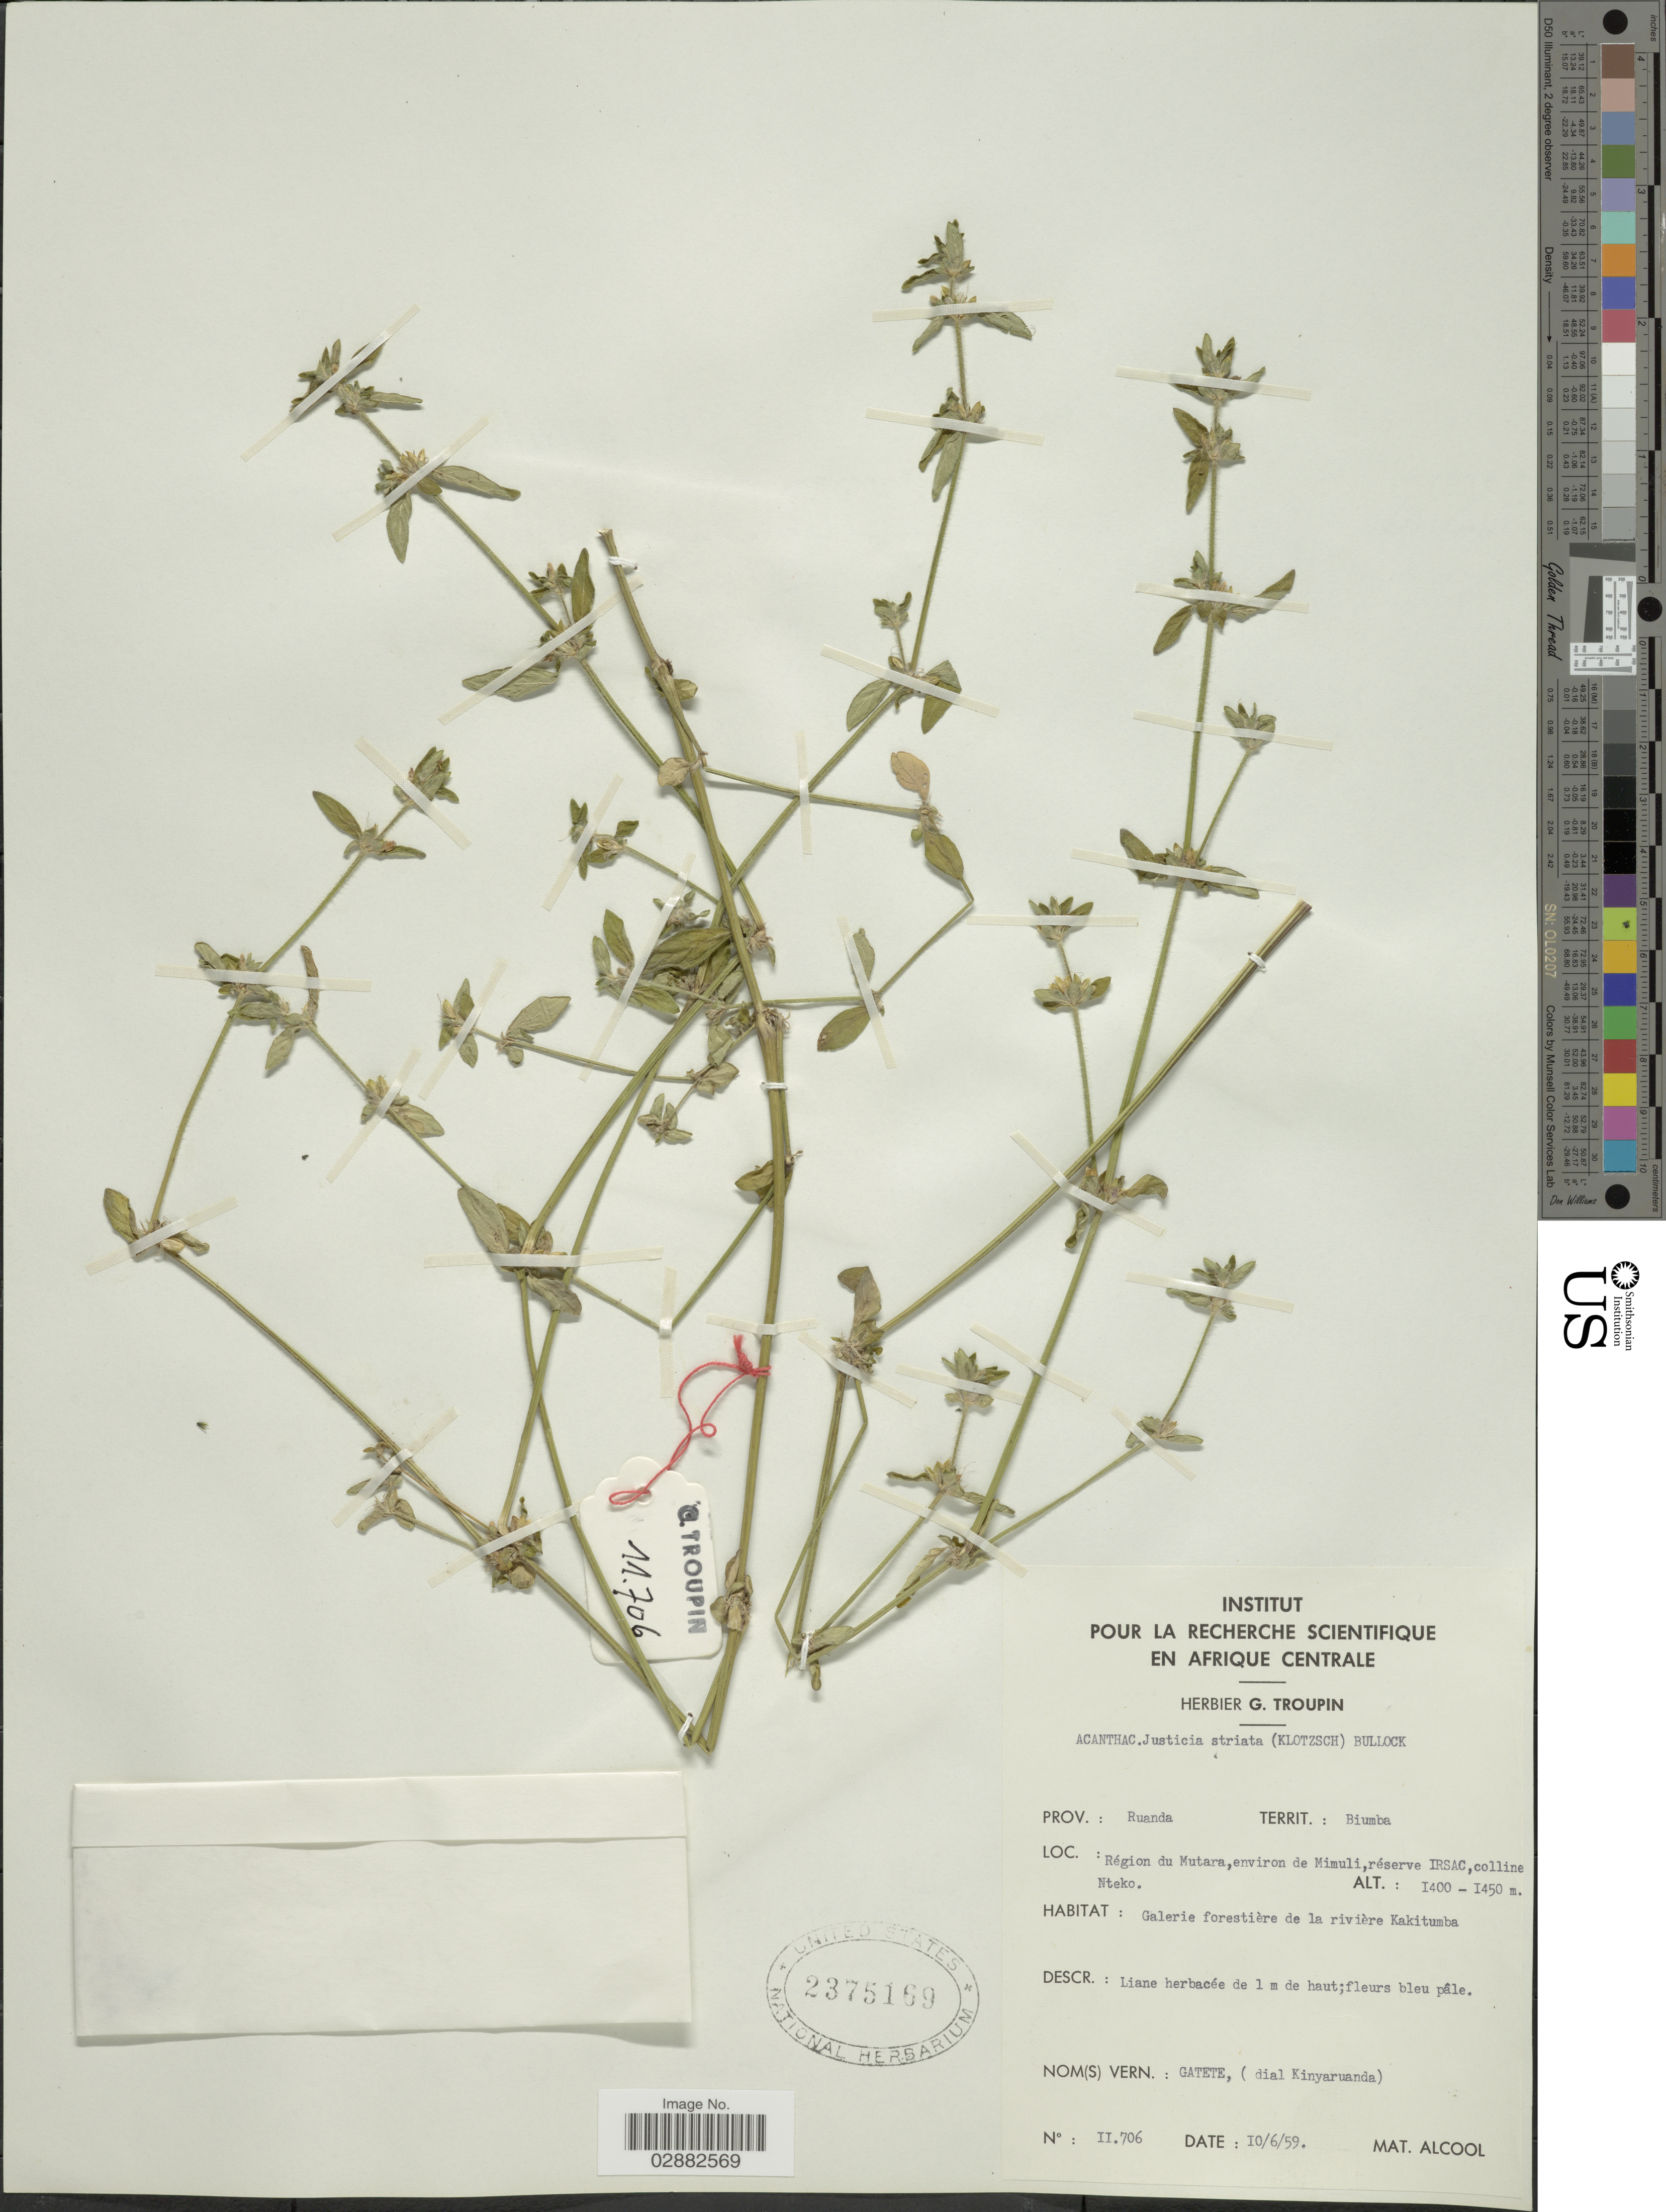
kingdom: Plantae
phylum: Tracheophyta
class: Magnoliopsida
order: Lamiales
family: Acanthaceae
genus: Justicia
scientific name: Justicia striata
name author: D.N. Gibson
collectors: ex herb. G. Troupin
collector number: II.706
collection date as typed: Transcribed d/m/y: 10/6/59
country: Rwanda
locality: Prov.: Ruanda, Territ.: Biumba, Région du Mutara, environ de Mimuli, réserve IRSAC, colline Nteko, Galerie forestière de la rivière Kakitumba.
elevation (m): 1400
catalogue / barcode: US 2375169